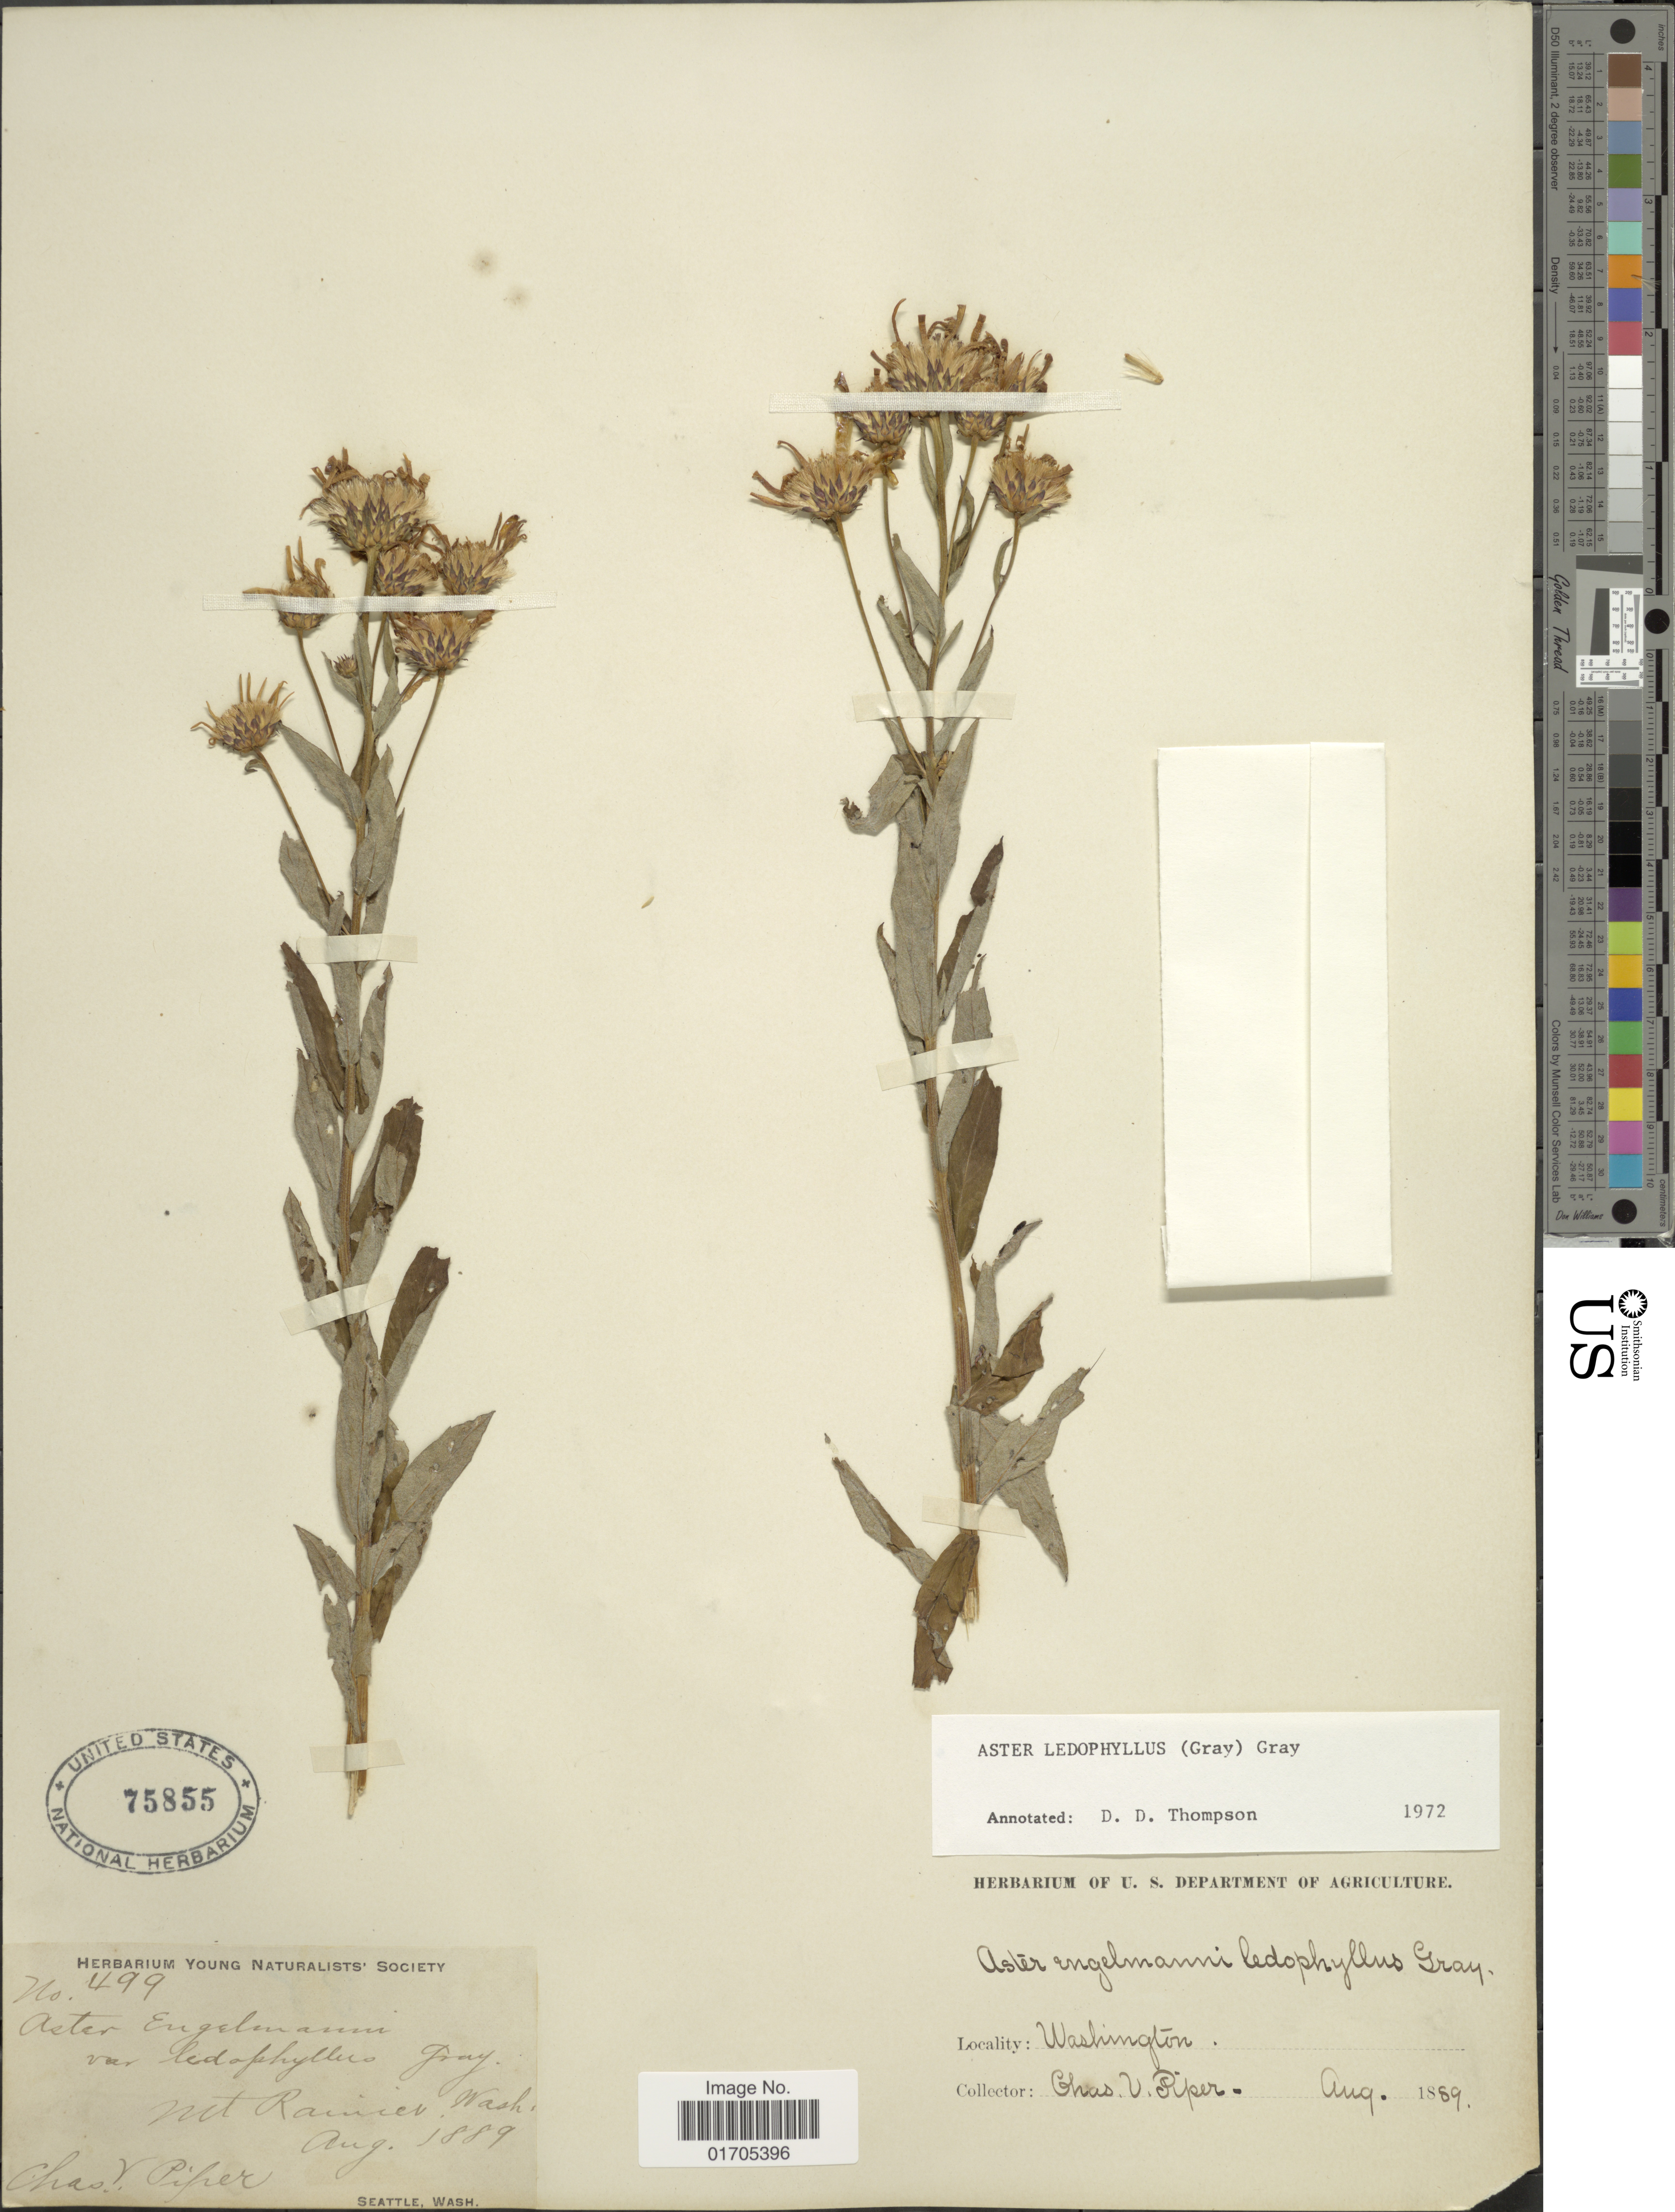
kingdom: Plantae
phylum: Tracheophyta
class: Magnoliopsida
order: Asterales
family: Asteraceae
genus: Eucephalus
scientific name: Eucephalus ledophyllus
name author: (A. Gray) Greene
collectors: C. V. Piper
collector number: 499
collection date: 1889-08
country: United States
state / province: Washington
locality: Mt. Rainier, Wash.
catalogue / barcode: US 75855